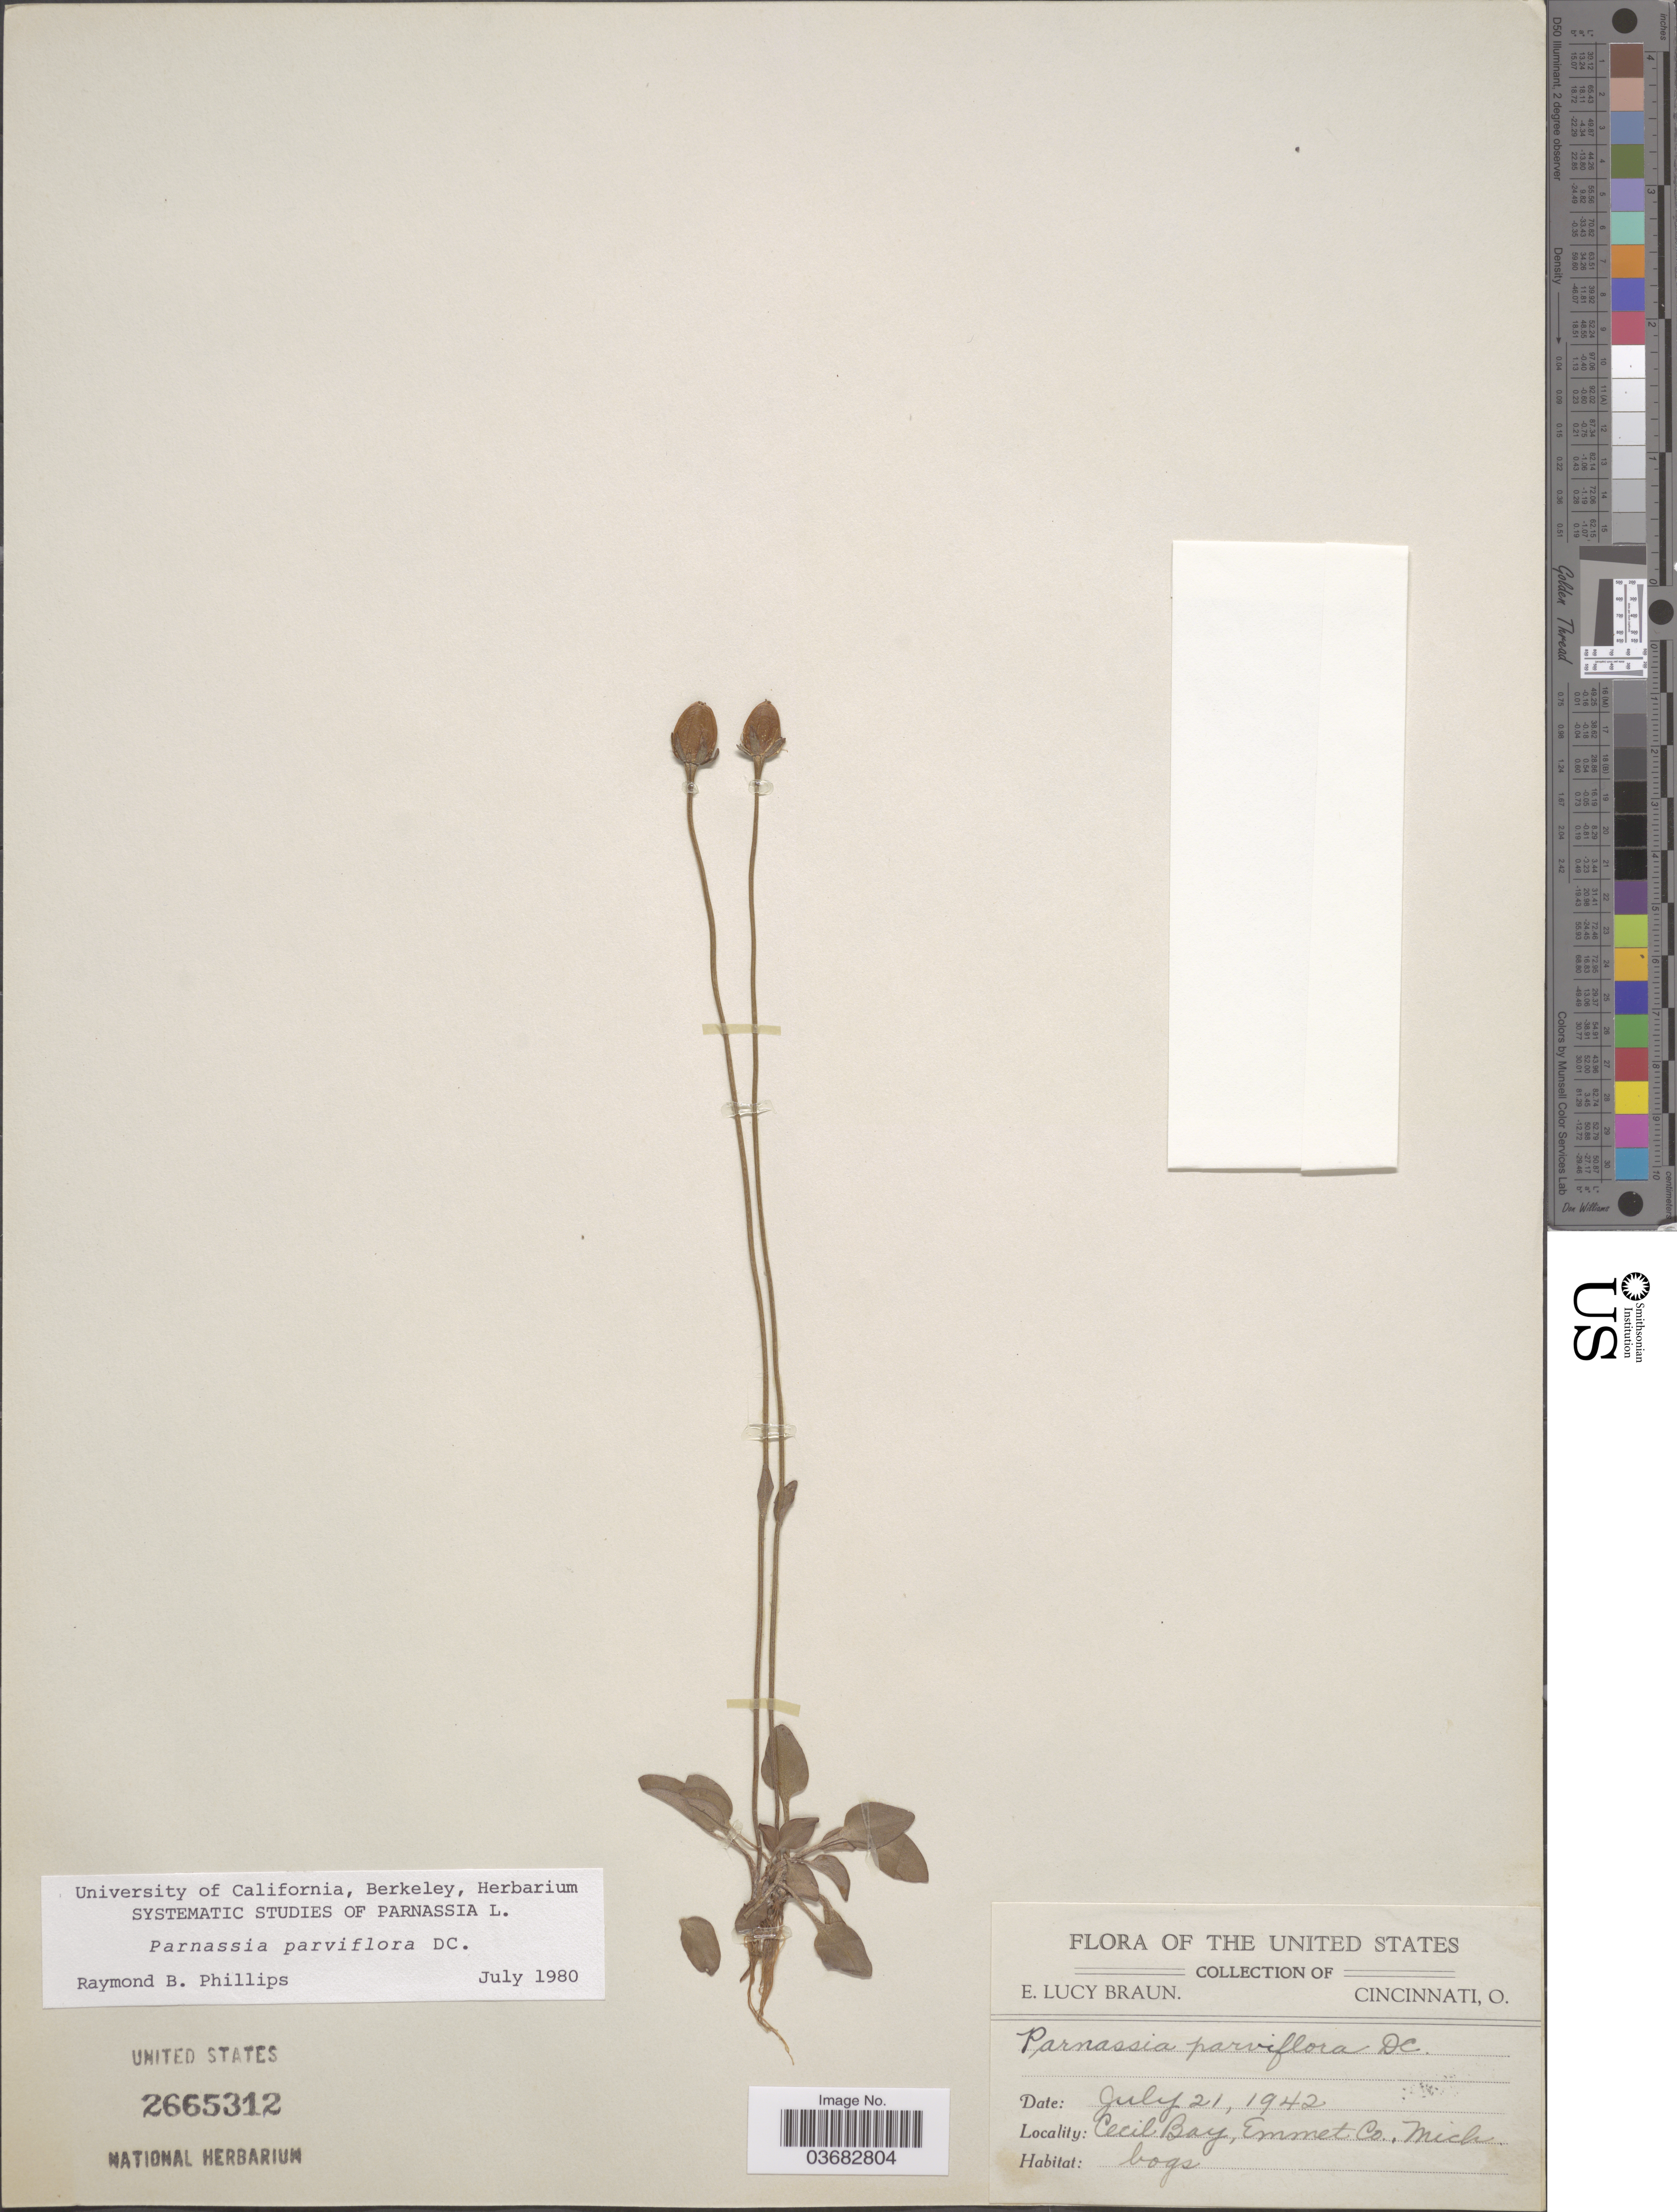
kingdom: Plantae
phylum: Tracheophyta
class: Magnoliopsida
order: Celastrales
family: Parnassiaceae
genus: Parnassia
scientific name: Parnassia parviflora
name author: DC.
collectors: E. L. Braun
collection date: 1942-07-21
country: United States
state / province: Michigan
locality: Cecil Bay, Emmet Co.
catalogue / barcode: US 2665312